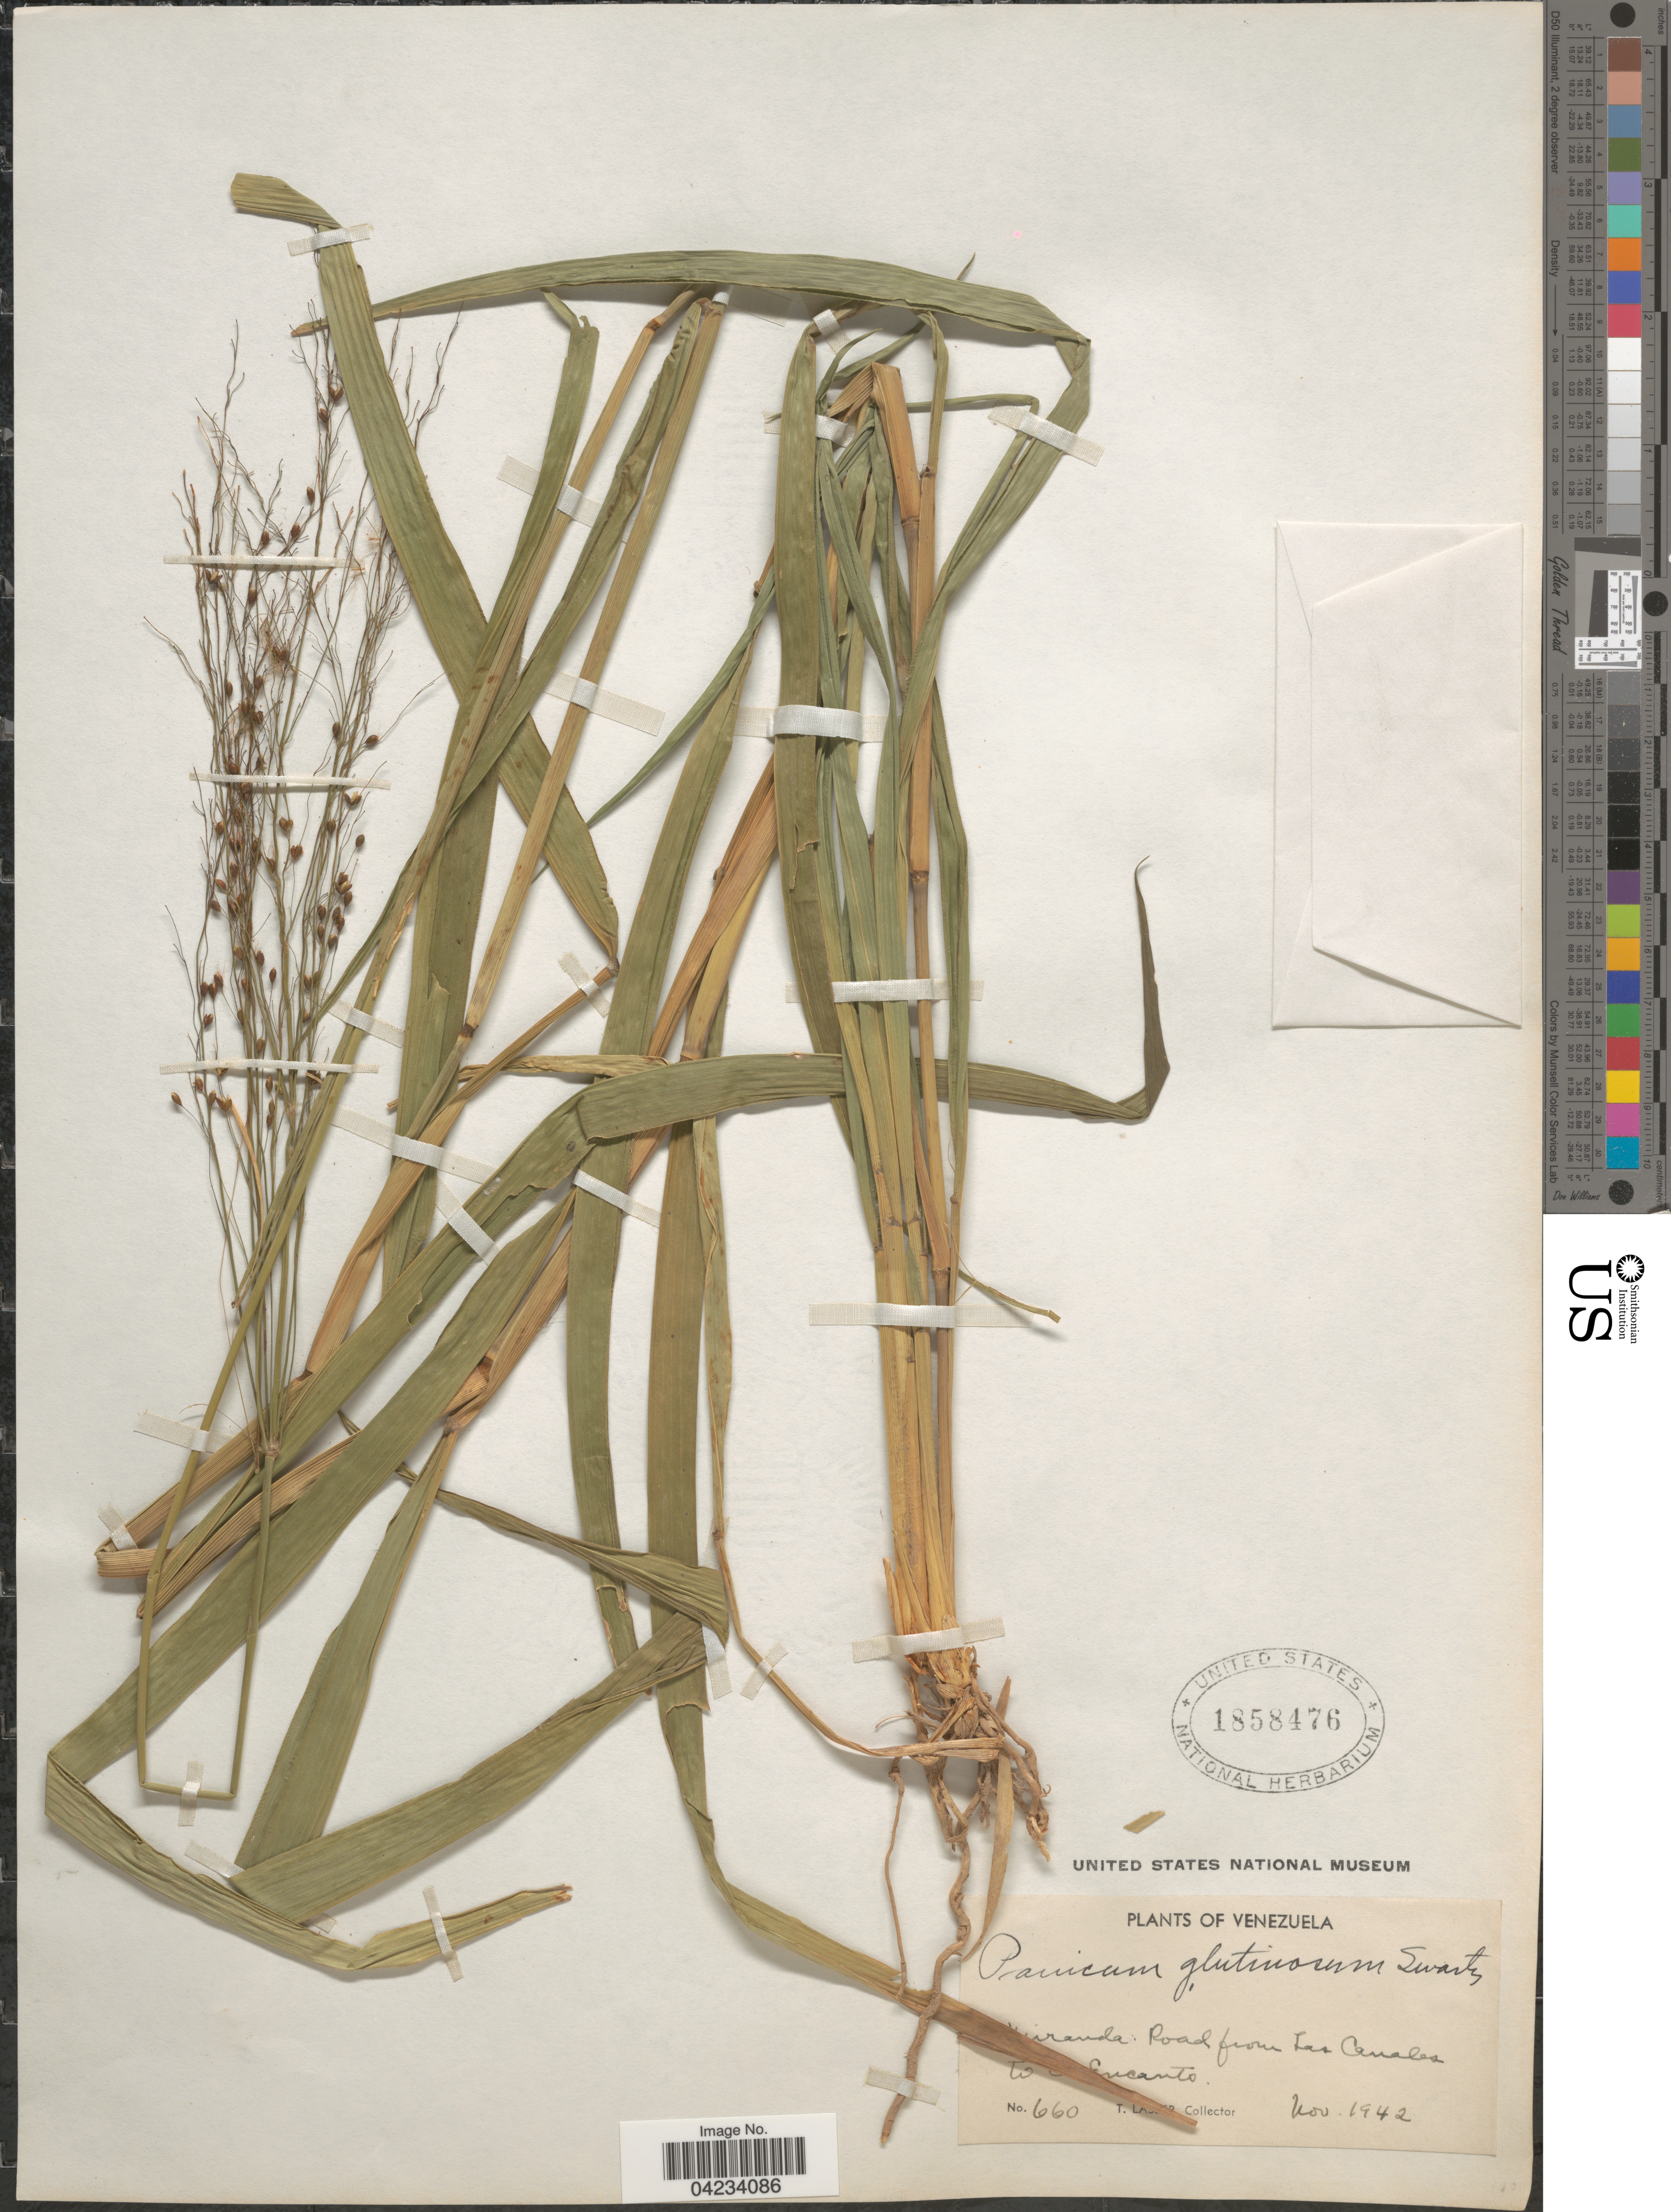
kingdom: Plantae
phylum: Tracheophyta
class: Liliopsida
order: Poales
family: Poaceae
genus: Homolepis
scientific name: Homolepis glutinosa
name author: (Sw.) Zuloaga & Soderstr.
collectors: T. Lasser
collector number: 660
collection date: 1942-11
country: Venezuela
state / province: Miranda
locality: Road from Las Canales to El Encanto.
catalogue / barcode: US 1858476